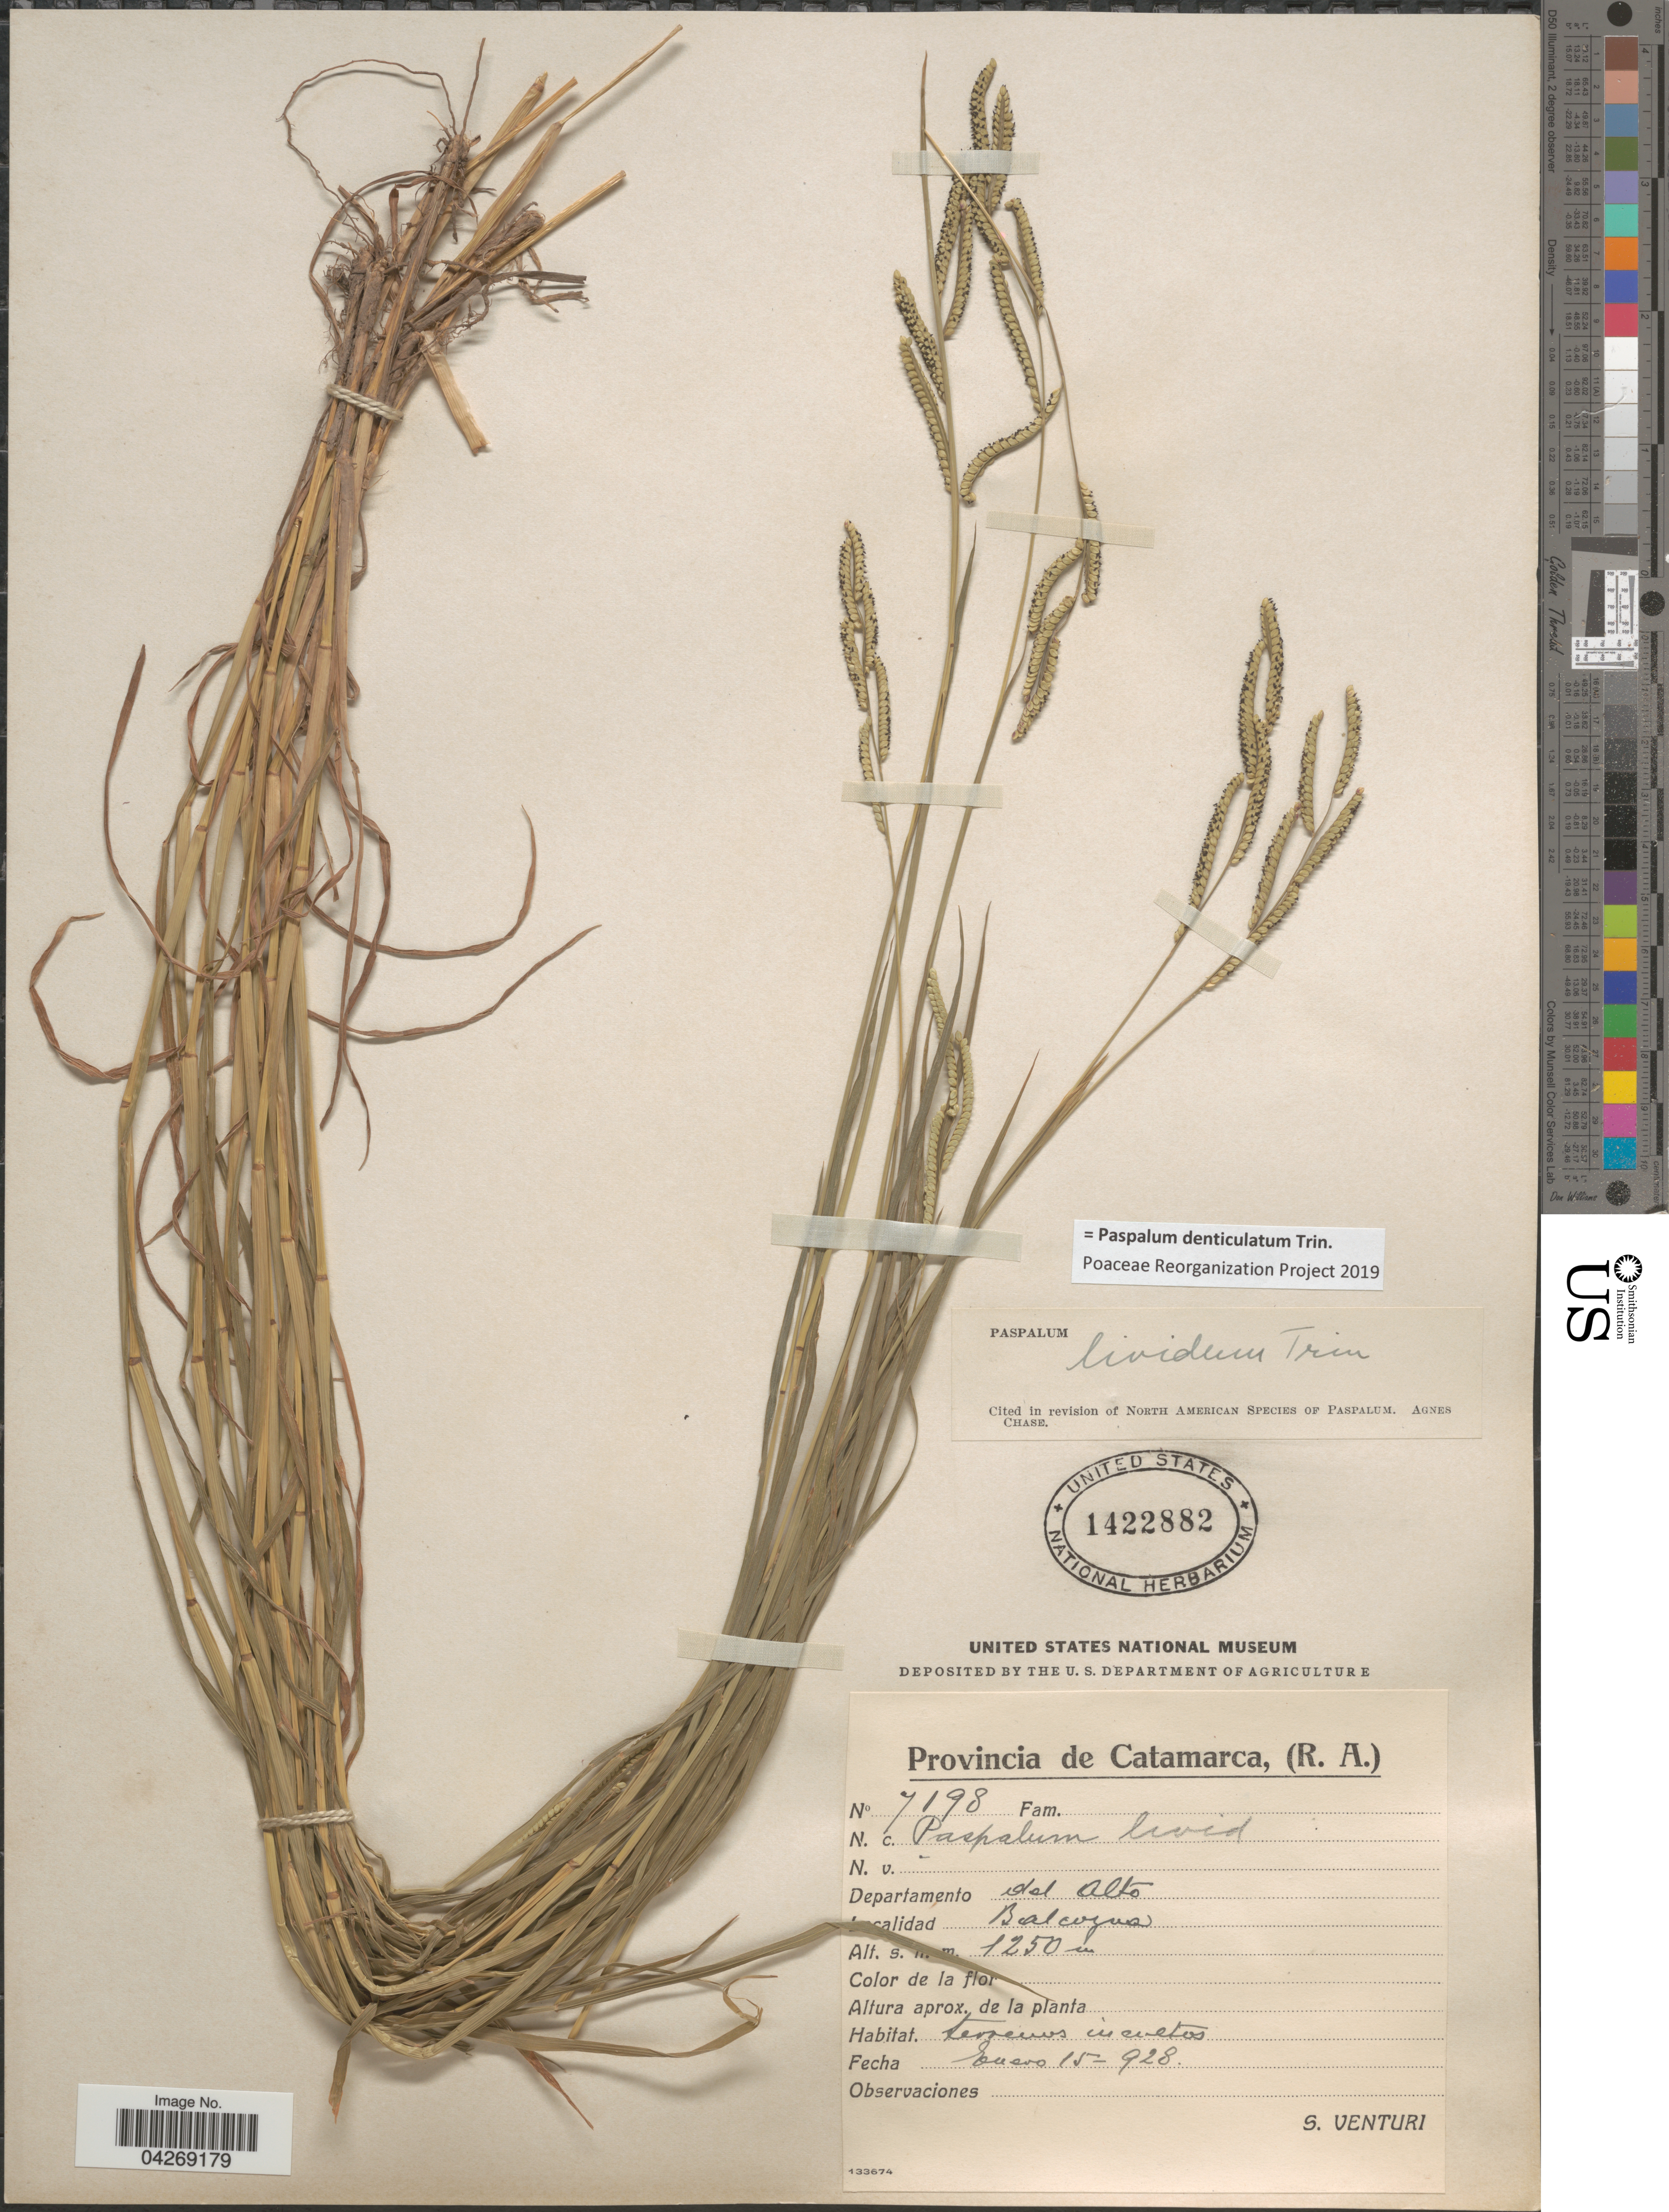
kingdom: Plantae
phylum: Tracheophyta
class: Liliopsida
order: Poales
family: Poaceae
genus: Paspalum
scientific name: Paspalum denticulatum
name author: Trin.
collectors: S. Venturi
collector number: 7198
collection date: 1928-01-15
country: Argentina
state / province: Catamarca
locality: Departamento del Alto. Balcogua.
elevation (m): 1250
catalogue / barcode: US 1422882